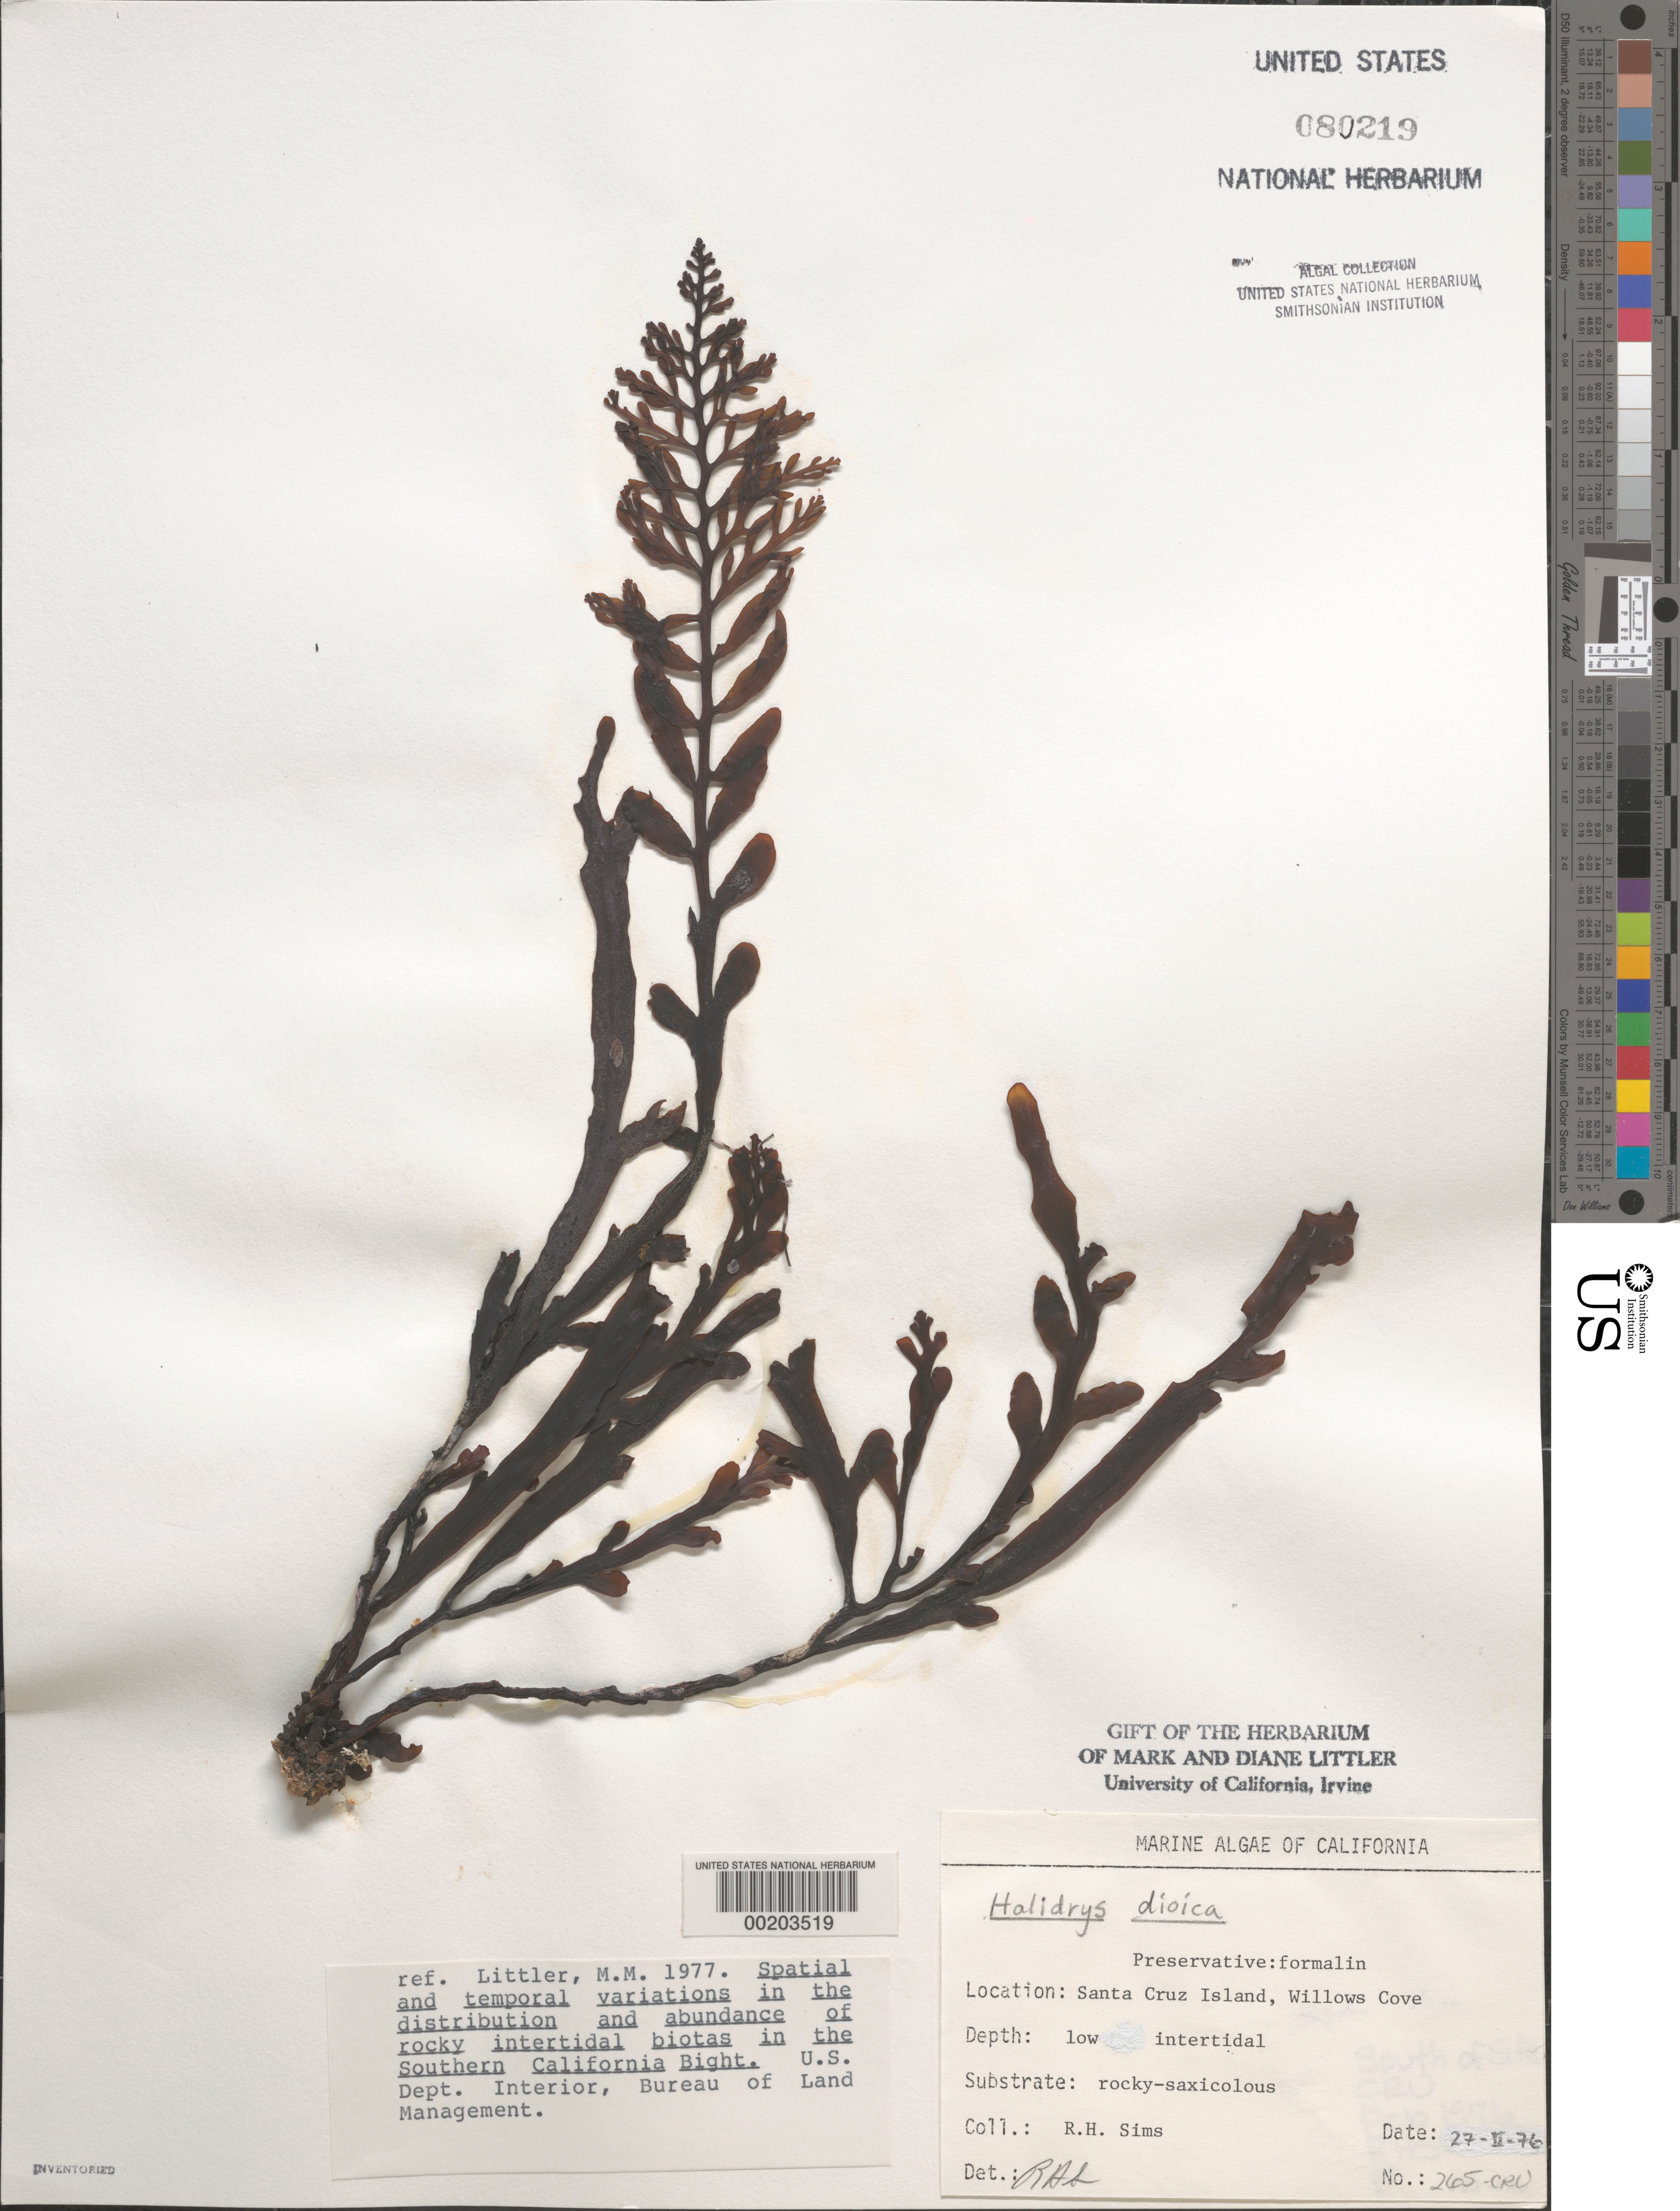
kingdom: Chromista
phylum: Ochrophyta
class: Phaeophyceae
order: Fucales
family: Sargassaceae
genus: Halidrys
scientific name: Halidrys dioica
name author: N.L. Gardner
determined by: Sims, Robert H.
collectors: R. H. Sims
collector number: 265-cru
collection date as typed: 27 Feb 1976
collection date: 1976-02-27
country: United States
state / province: California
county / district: Santa Barbara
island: Santa Cruz Island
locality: Willows Anchorage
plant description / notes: BLM-SOCALBIGHT Rocky Intertidal Survey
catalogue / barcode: US 80219